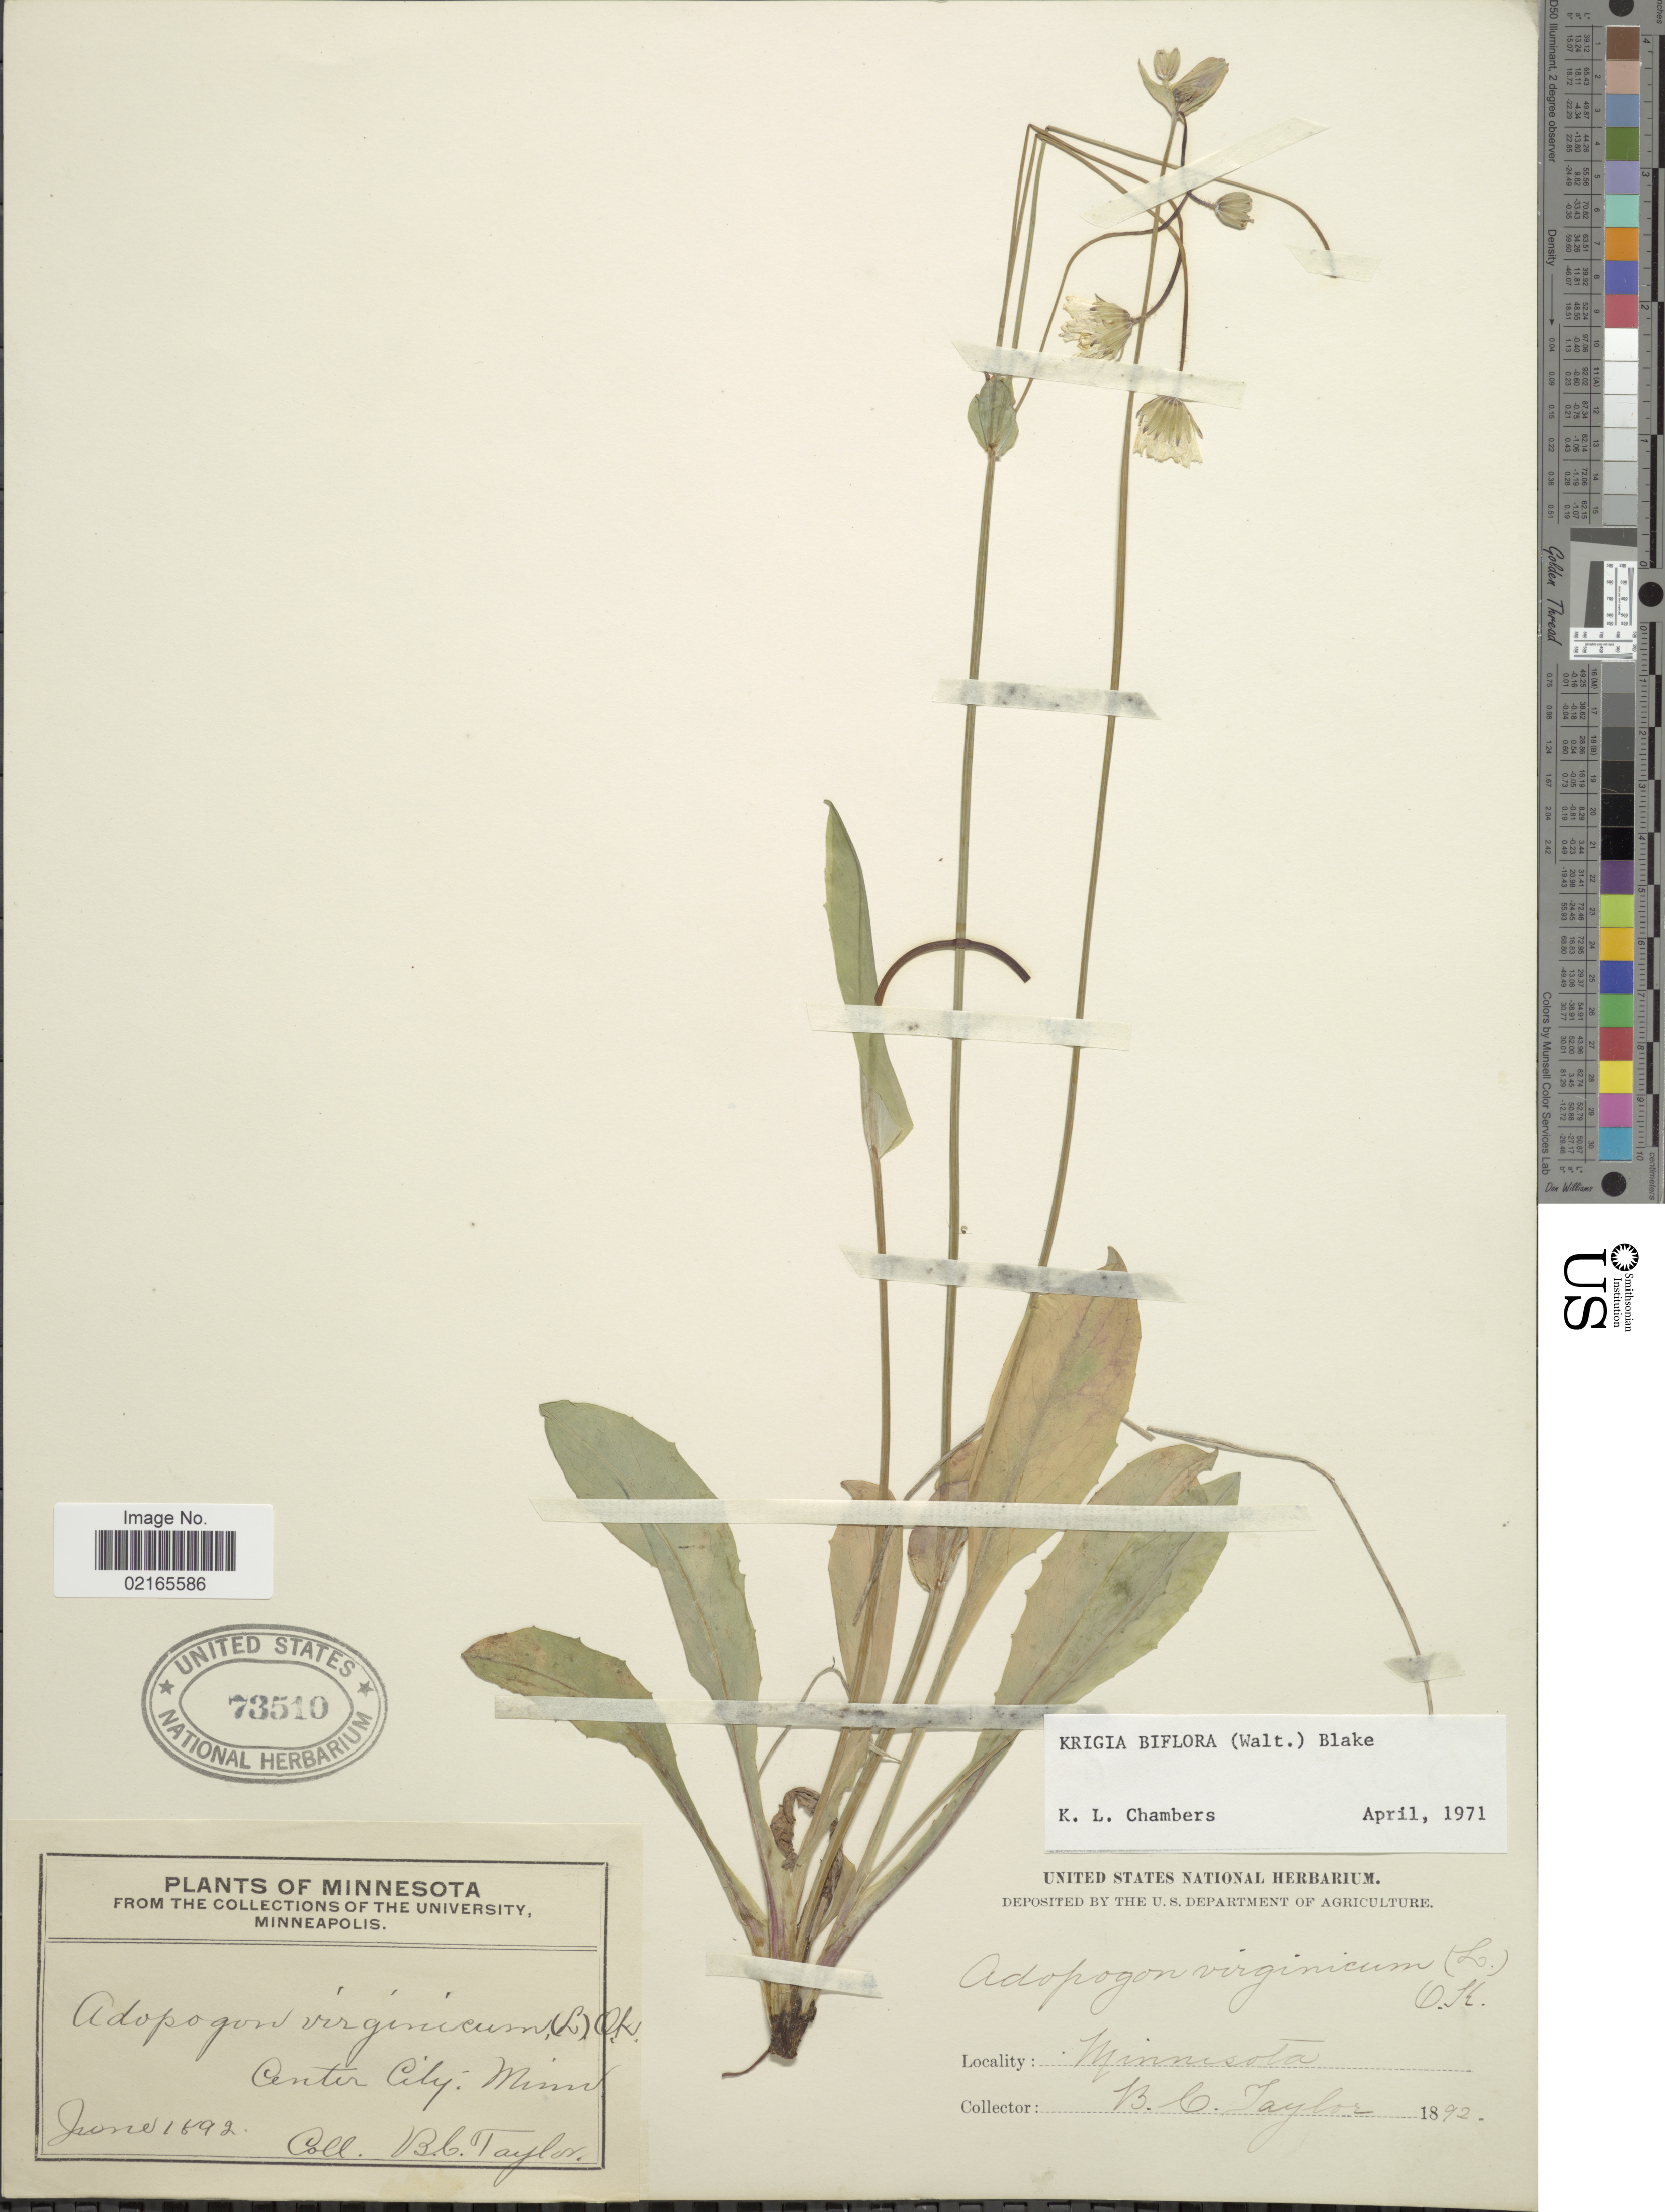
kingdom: Plantae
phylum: Tracheophyta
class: Magnoliopsida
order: Asterales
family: Asteraceae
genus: Krigia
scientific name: Krigia biflora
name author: (Walter) S.F. Blake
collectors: B. C. Taylor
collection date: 1892-06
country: United States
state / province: Minnesota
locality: Centery City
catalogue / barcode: US 73510